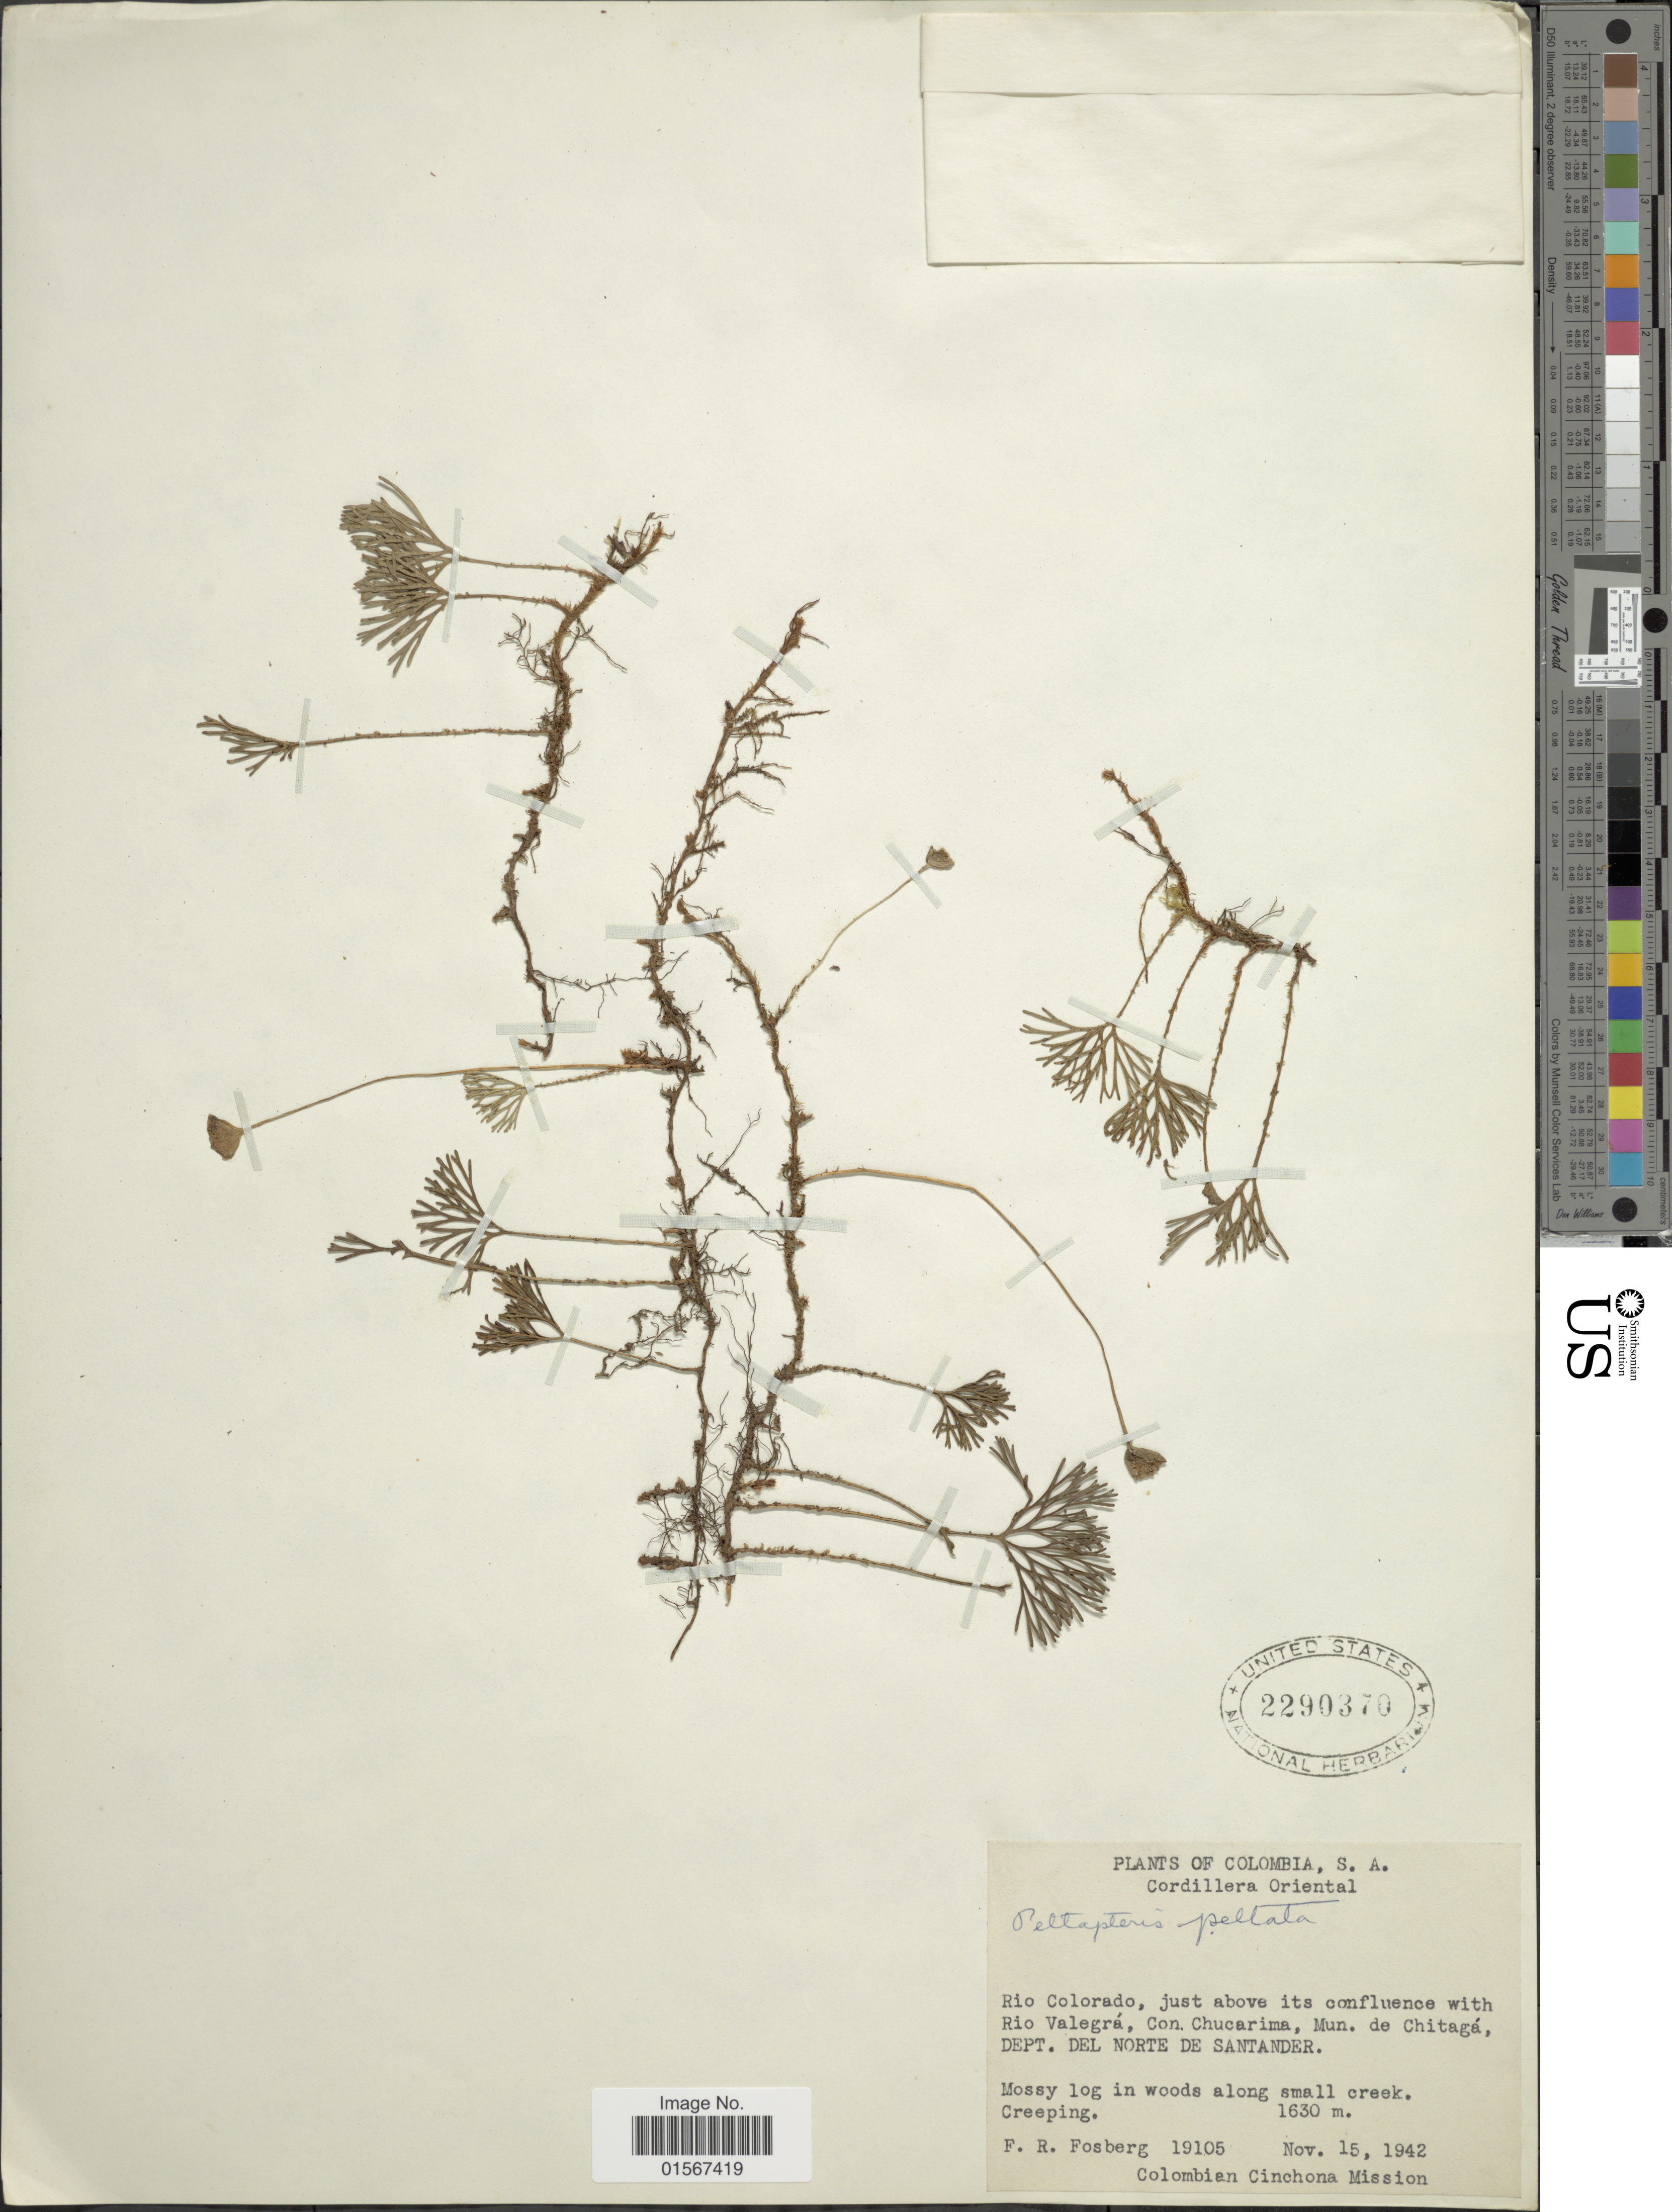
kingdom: Plantae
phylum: Tracheophyta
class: Polypodiopsida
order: Polypodiales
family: Dryopteridaceae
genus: Elaphoglossum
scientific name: Elaphoglossum peltatum f. peltatum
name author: (Sw.) Urb.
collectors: F. R. Fosberg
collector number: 19105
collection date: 1942-11-15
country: Colombia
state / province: Norte de Santander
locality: Colombia, S.A., Cordillera Oriental, Rio Colorado, just above its confluence with Rio Valegrá, Con. Chucarima, Mun. de Chitagá. Dept. Del Norte de Santander.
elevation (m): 1630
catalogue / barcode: US 2290370